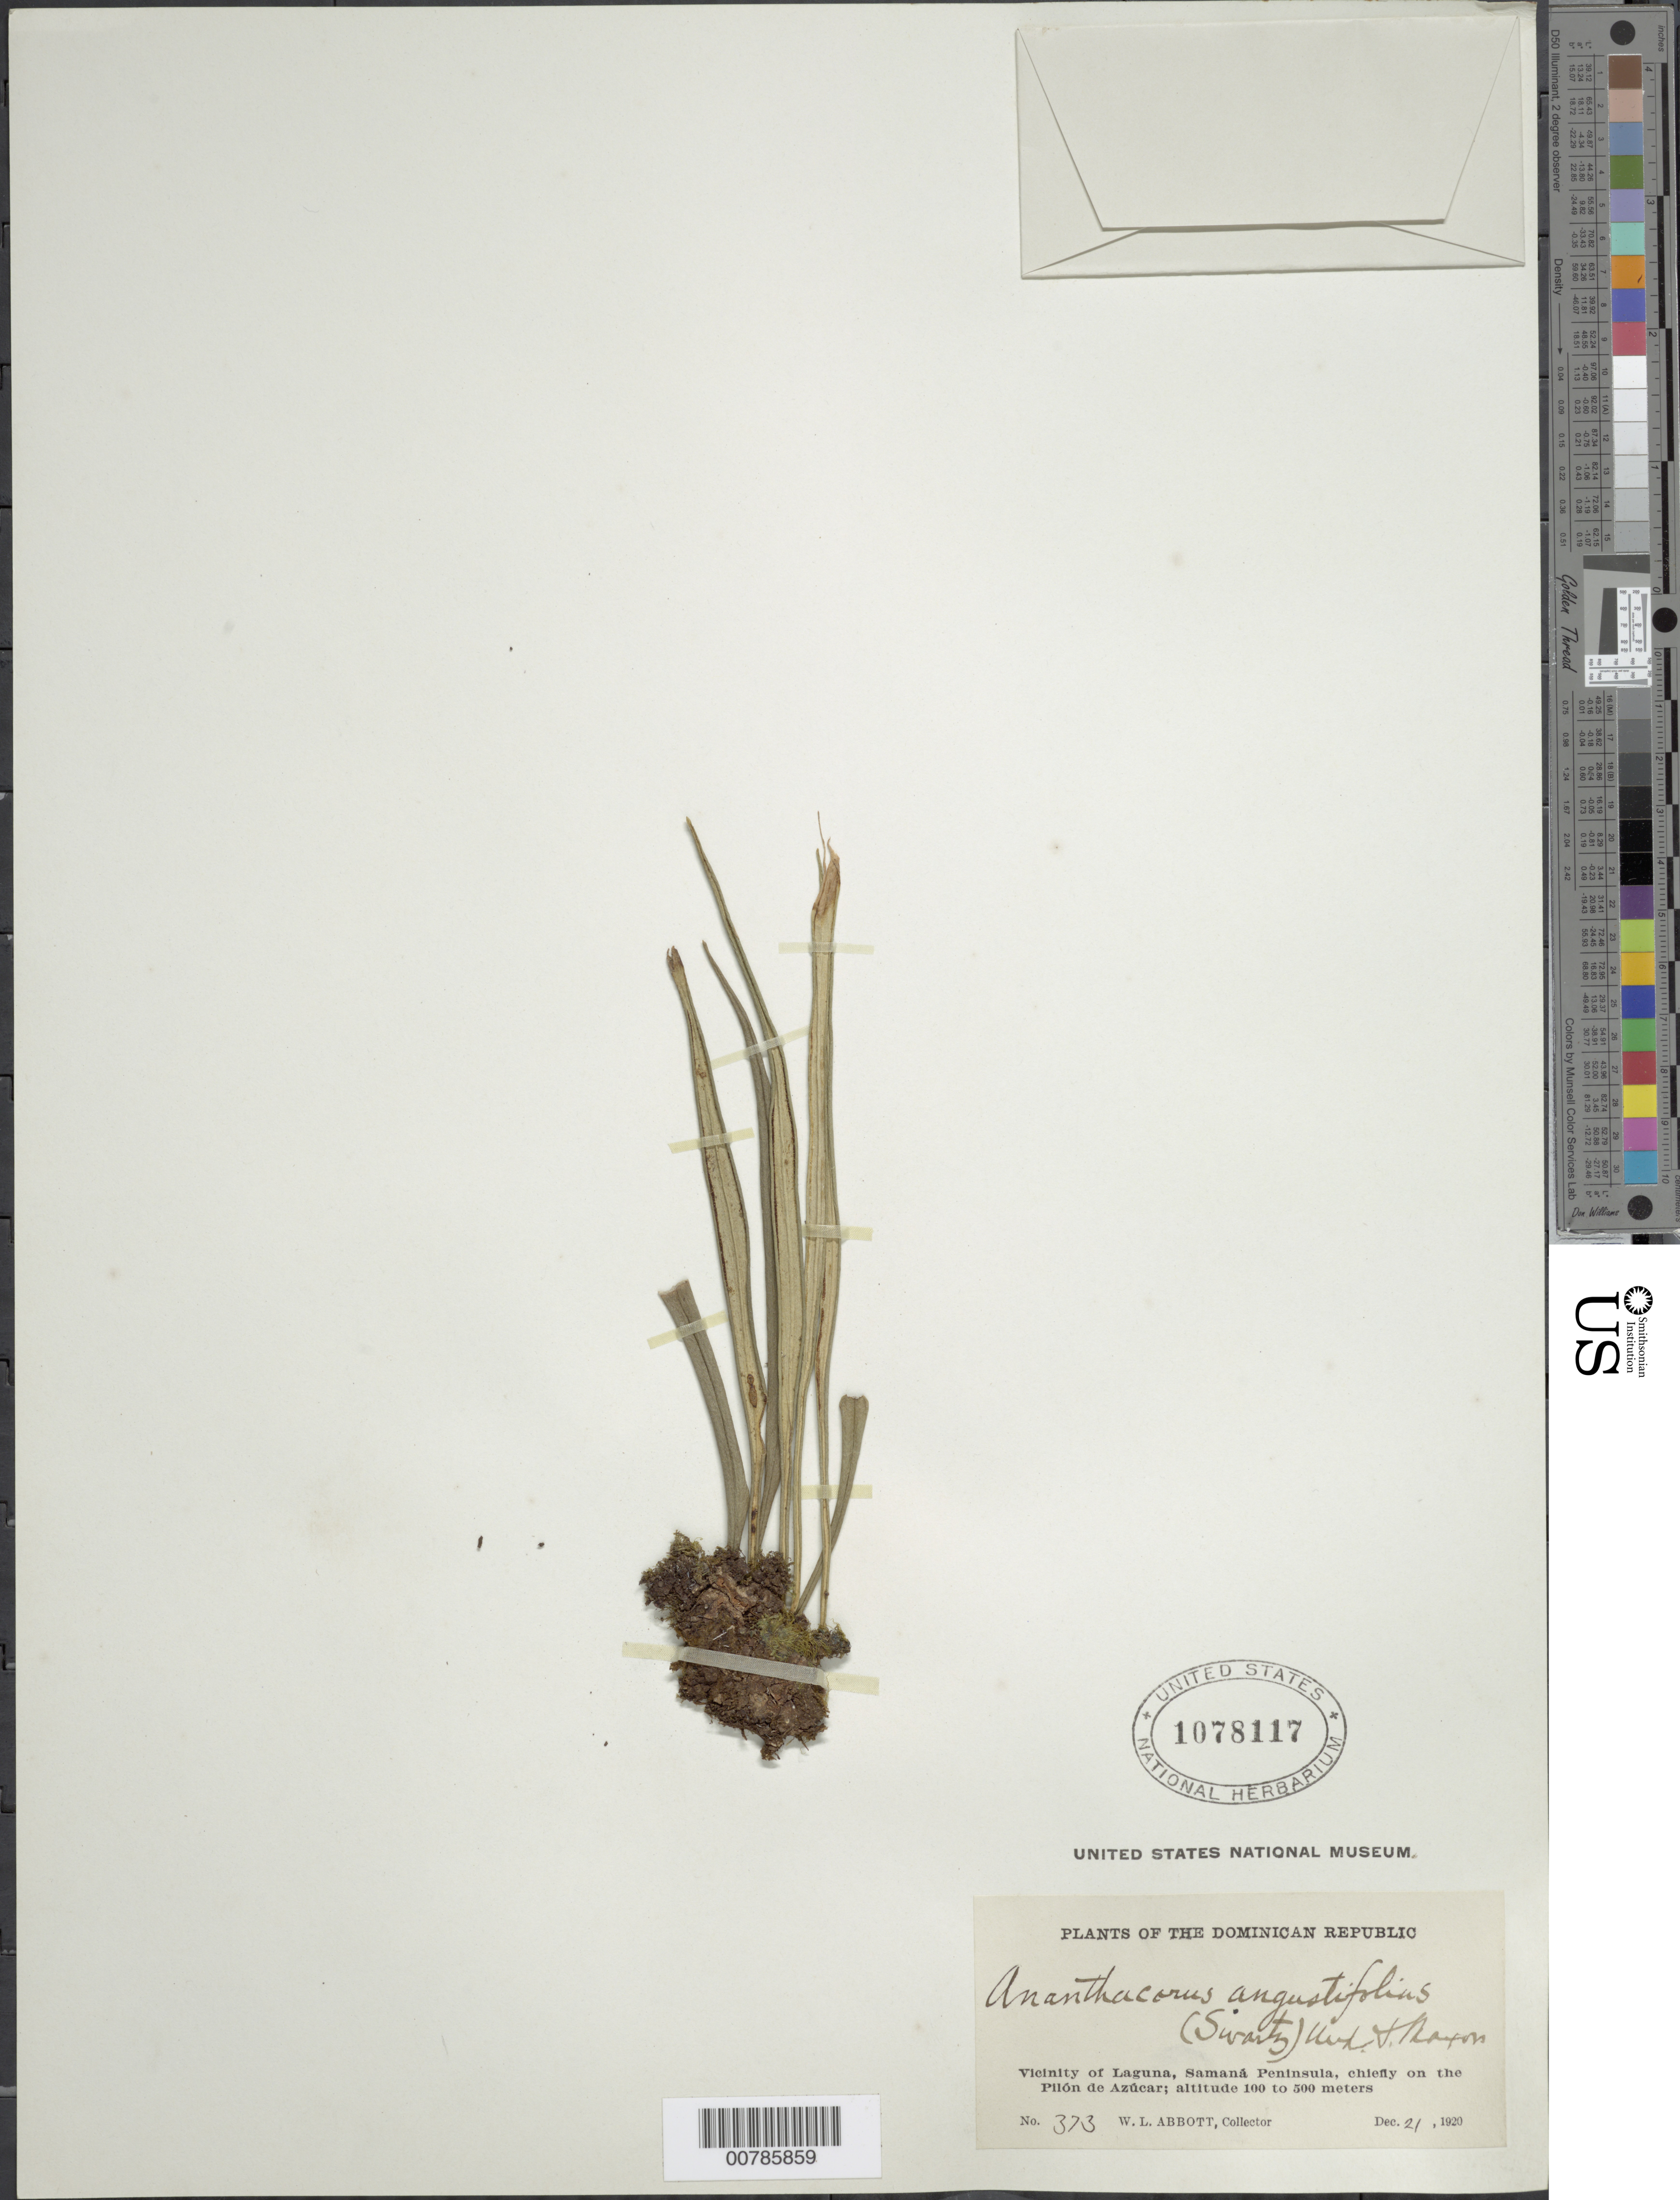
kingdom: Plantae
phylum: Tracheophyta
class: Polypodiopsida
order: Polypodiales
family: Pteridaceae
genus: Ananthacorus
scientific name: Ananthacorus angustifolius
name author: (Sw.) Underw. & Maxon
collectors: W. L. Abbott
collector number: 373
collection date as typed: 21 Dec 1920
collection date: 1920-12-21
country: Dominican Republic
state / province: Samana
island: Hispaniola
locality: Laguna, vicinity; Samaná Peninsula, chiefly on the Pilón de Azúcar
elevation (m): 100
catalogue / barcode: US 1078117